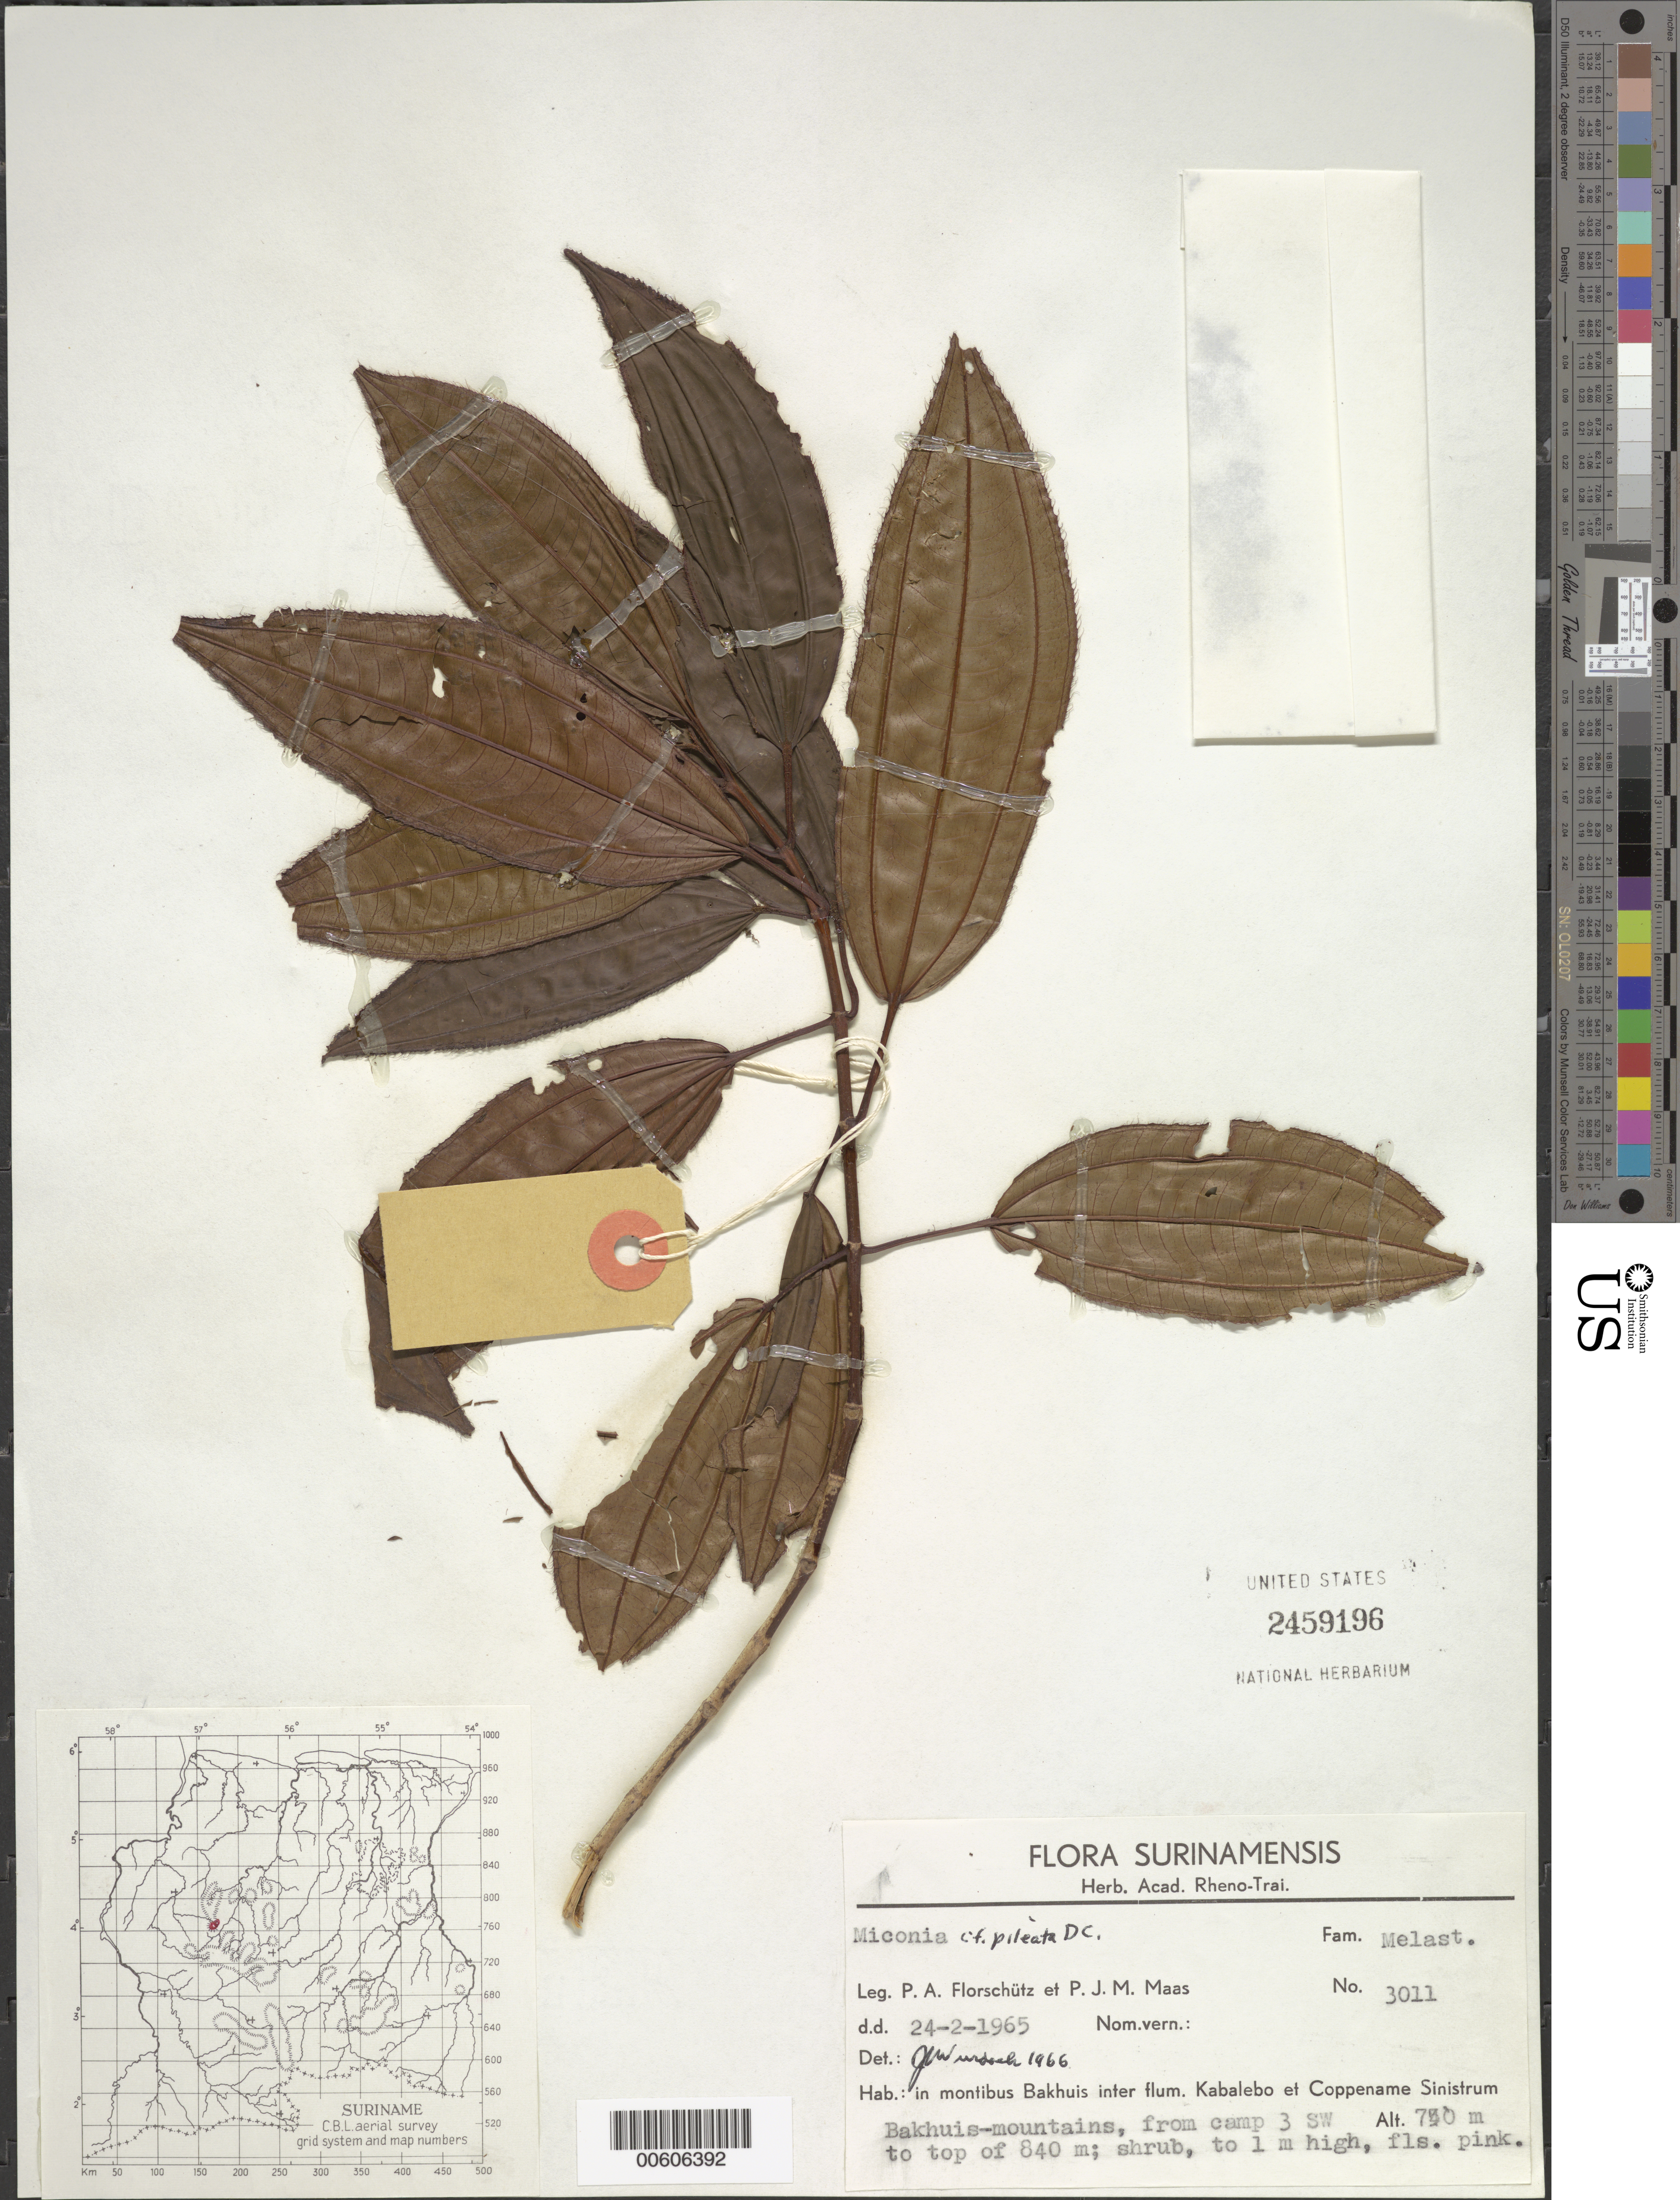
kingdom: Plantae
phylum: Tracheophyta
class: Magnoliopsida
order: Myrtales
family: Melastomataceae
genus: Miconia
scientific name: Miconia ciliata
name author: (Rich.) DC.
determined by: Wurdack, John J., (US), US (UNITED STATES)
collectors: P. Florschütz & P. Maas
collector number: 3011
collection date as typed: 24-Feb-65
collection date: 1965-02-24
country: Suriname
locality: Mont Bakhuis, betw. Kabalebo & Coppename Rivers, from camp 3 SW to top of mountain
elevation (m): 750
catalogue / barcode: US 2459196